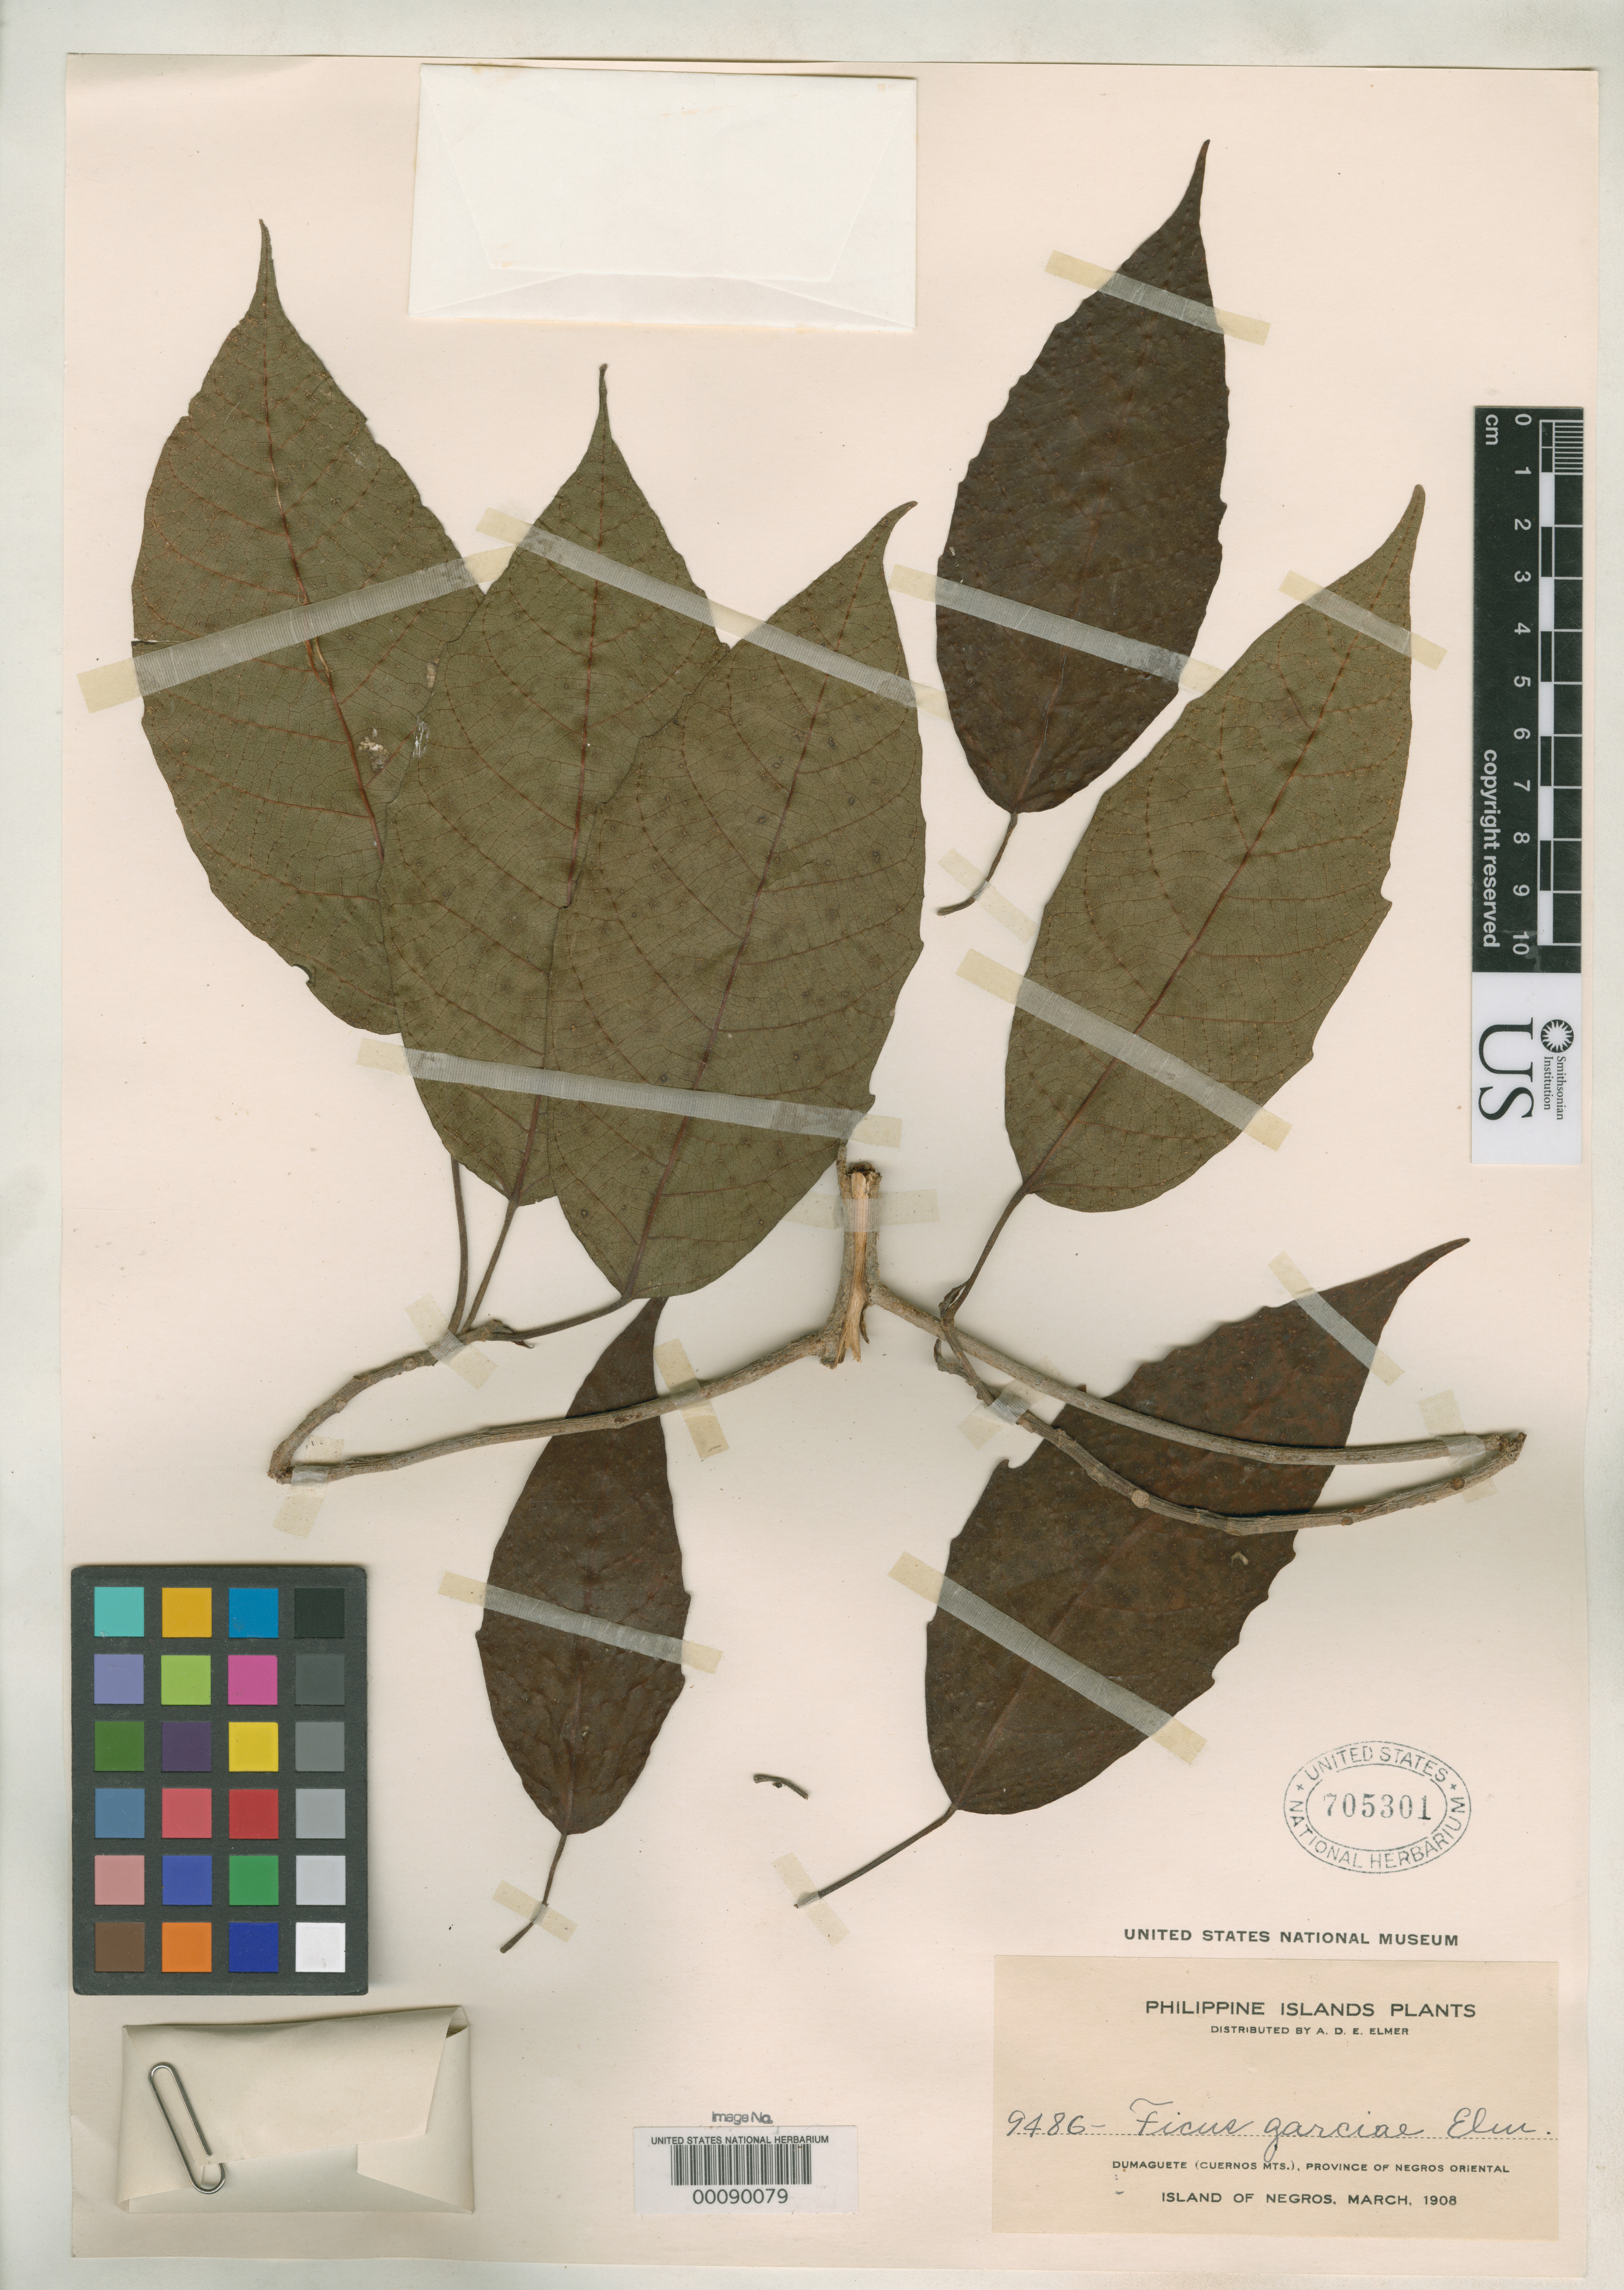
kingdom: Plantae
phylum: Tracheophyta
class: Magnoliopsida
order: Rosales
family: Moraceae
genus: Ficus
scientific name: Ficus garciae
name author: Elmer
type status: Isotype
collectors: A. D. E. Elmer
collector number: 9486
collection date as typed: Mar 1908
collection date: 1908-03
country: Philippines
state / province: Central Visayas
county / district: Negros Oriental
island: Negros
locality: Dumaguete, Cuernos Mts.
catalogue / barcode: US 705301